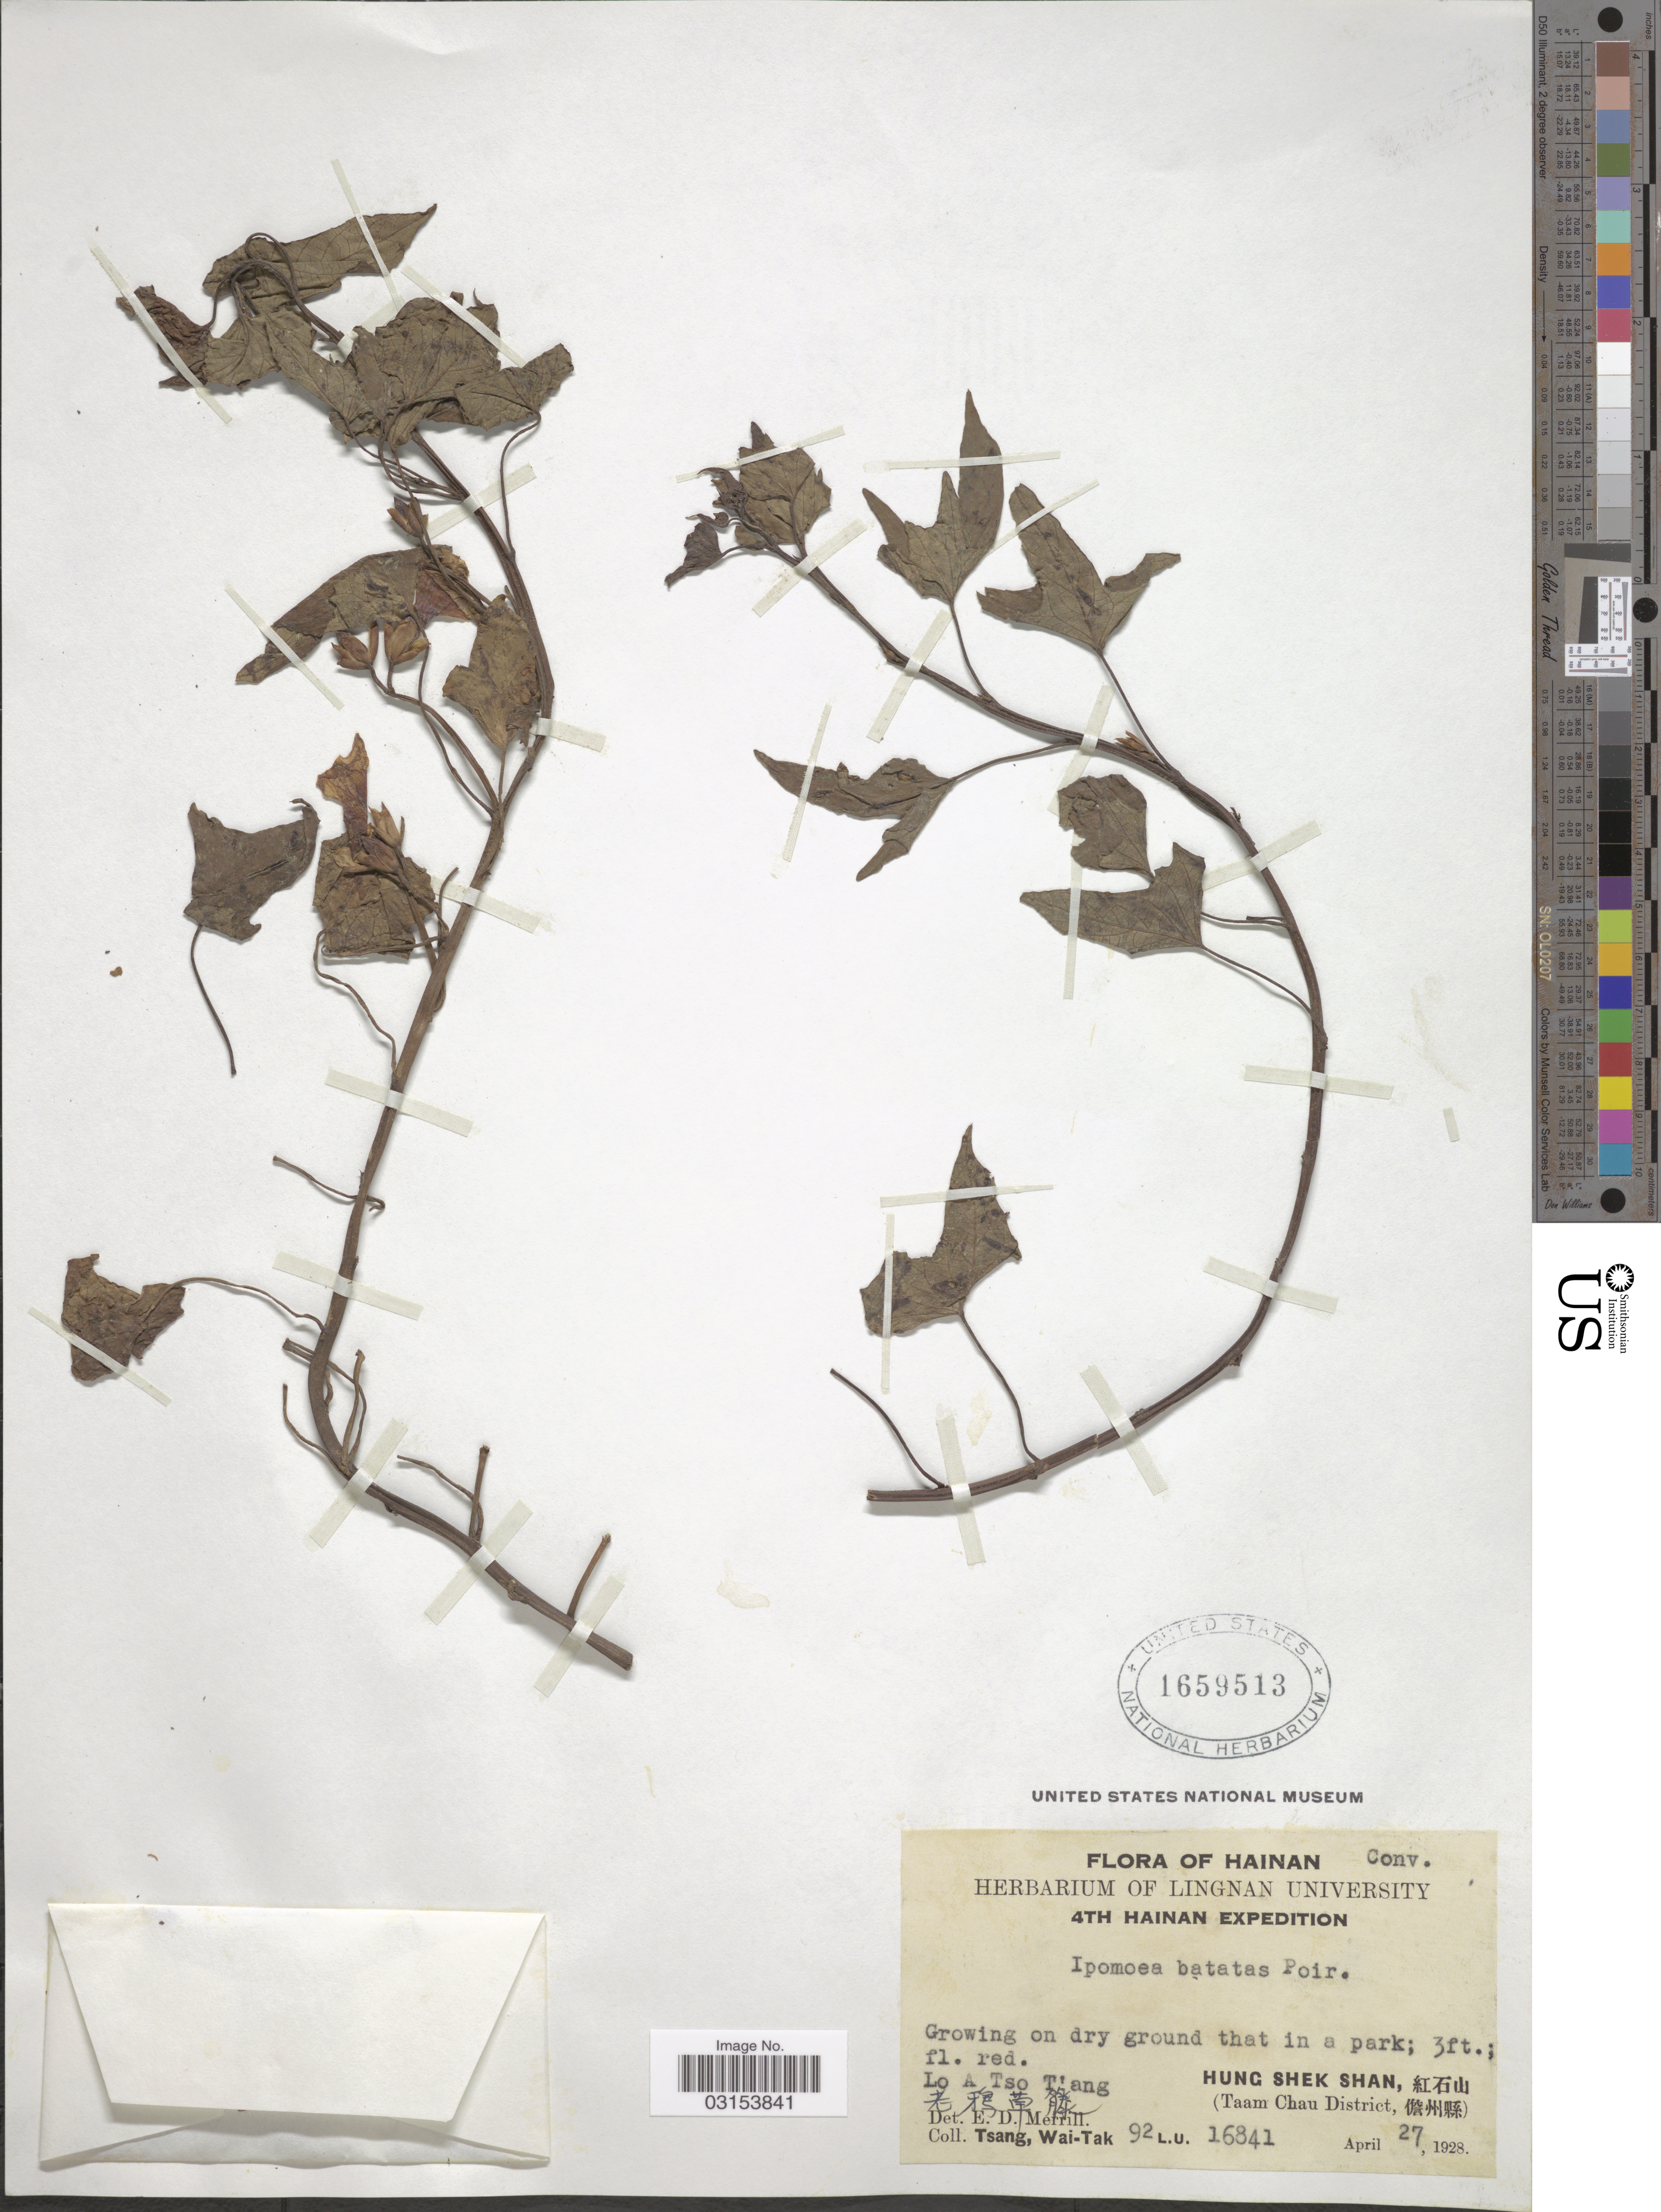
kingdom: Plantae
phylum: Tracheophyta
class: Magnoliopsida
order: Solanales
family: Convolvulaceae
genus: Ipomoea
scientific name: Ipomoea batatas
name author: (L.) Lam.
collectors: W. T. Tsang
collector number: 92L.U.16841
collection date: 1928-04-27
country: China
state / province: Hainan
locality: HuShek Shan, (Taam Chau District)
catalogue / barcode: US 1659513